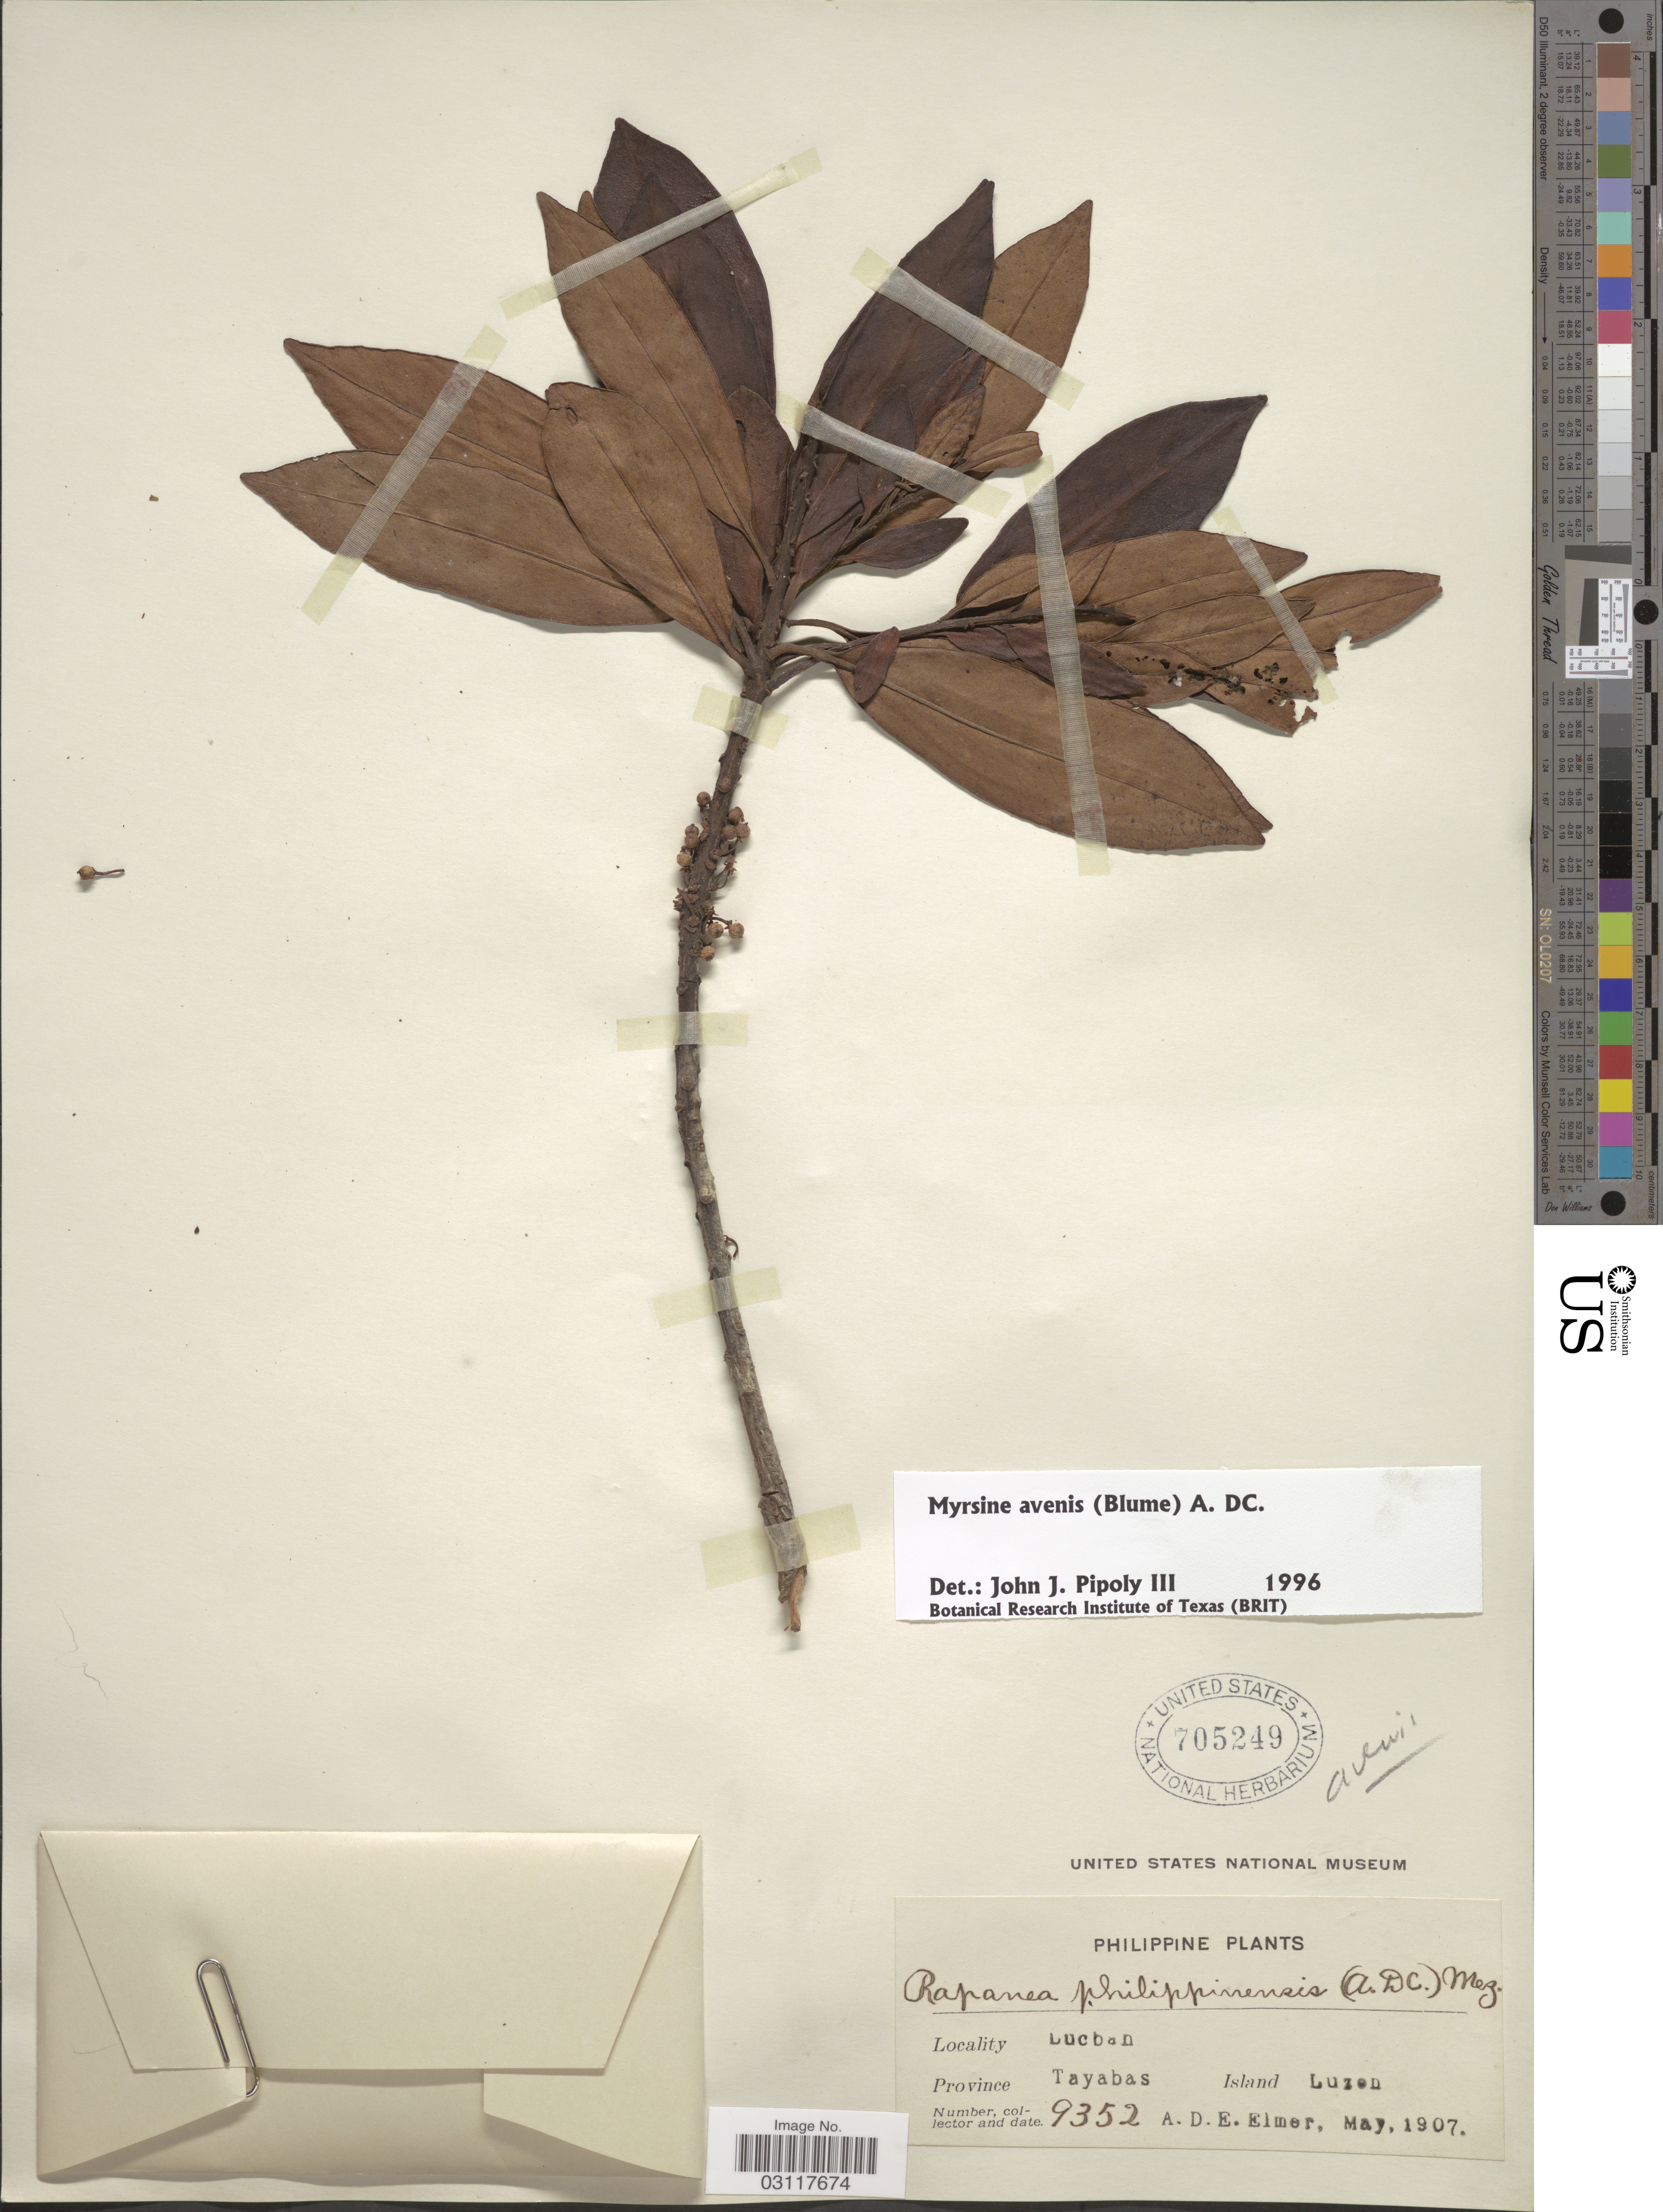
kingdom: Plantae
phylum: Tracheophyta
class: Magnoliopsida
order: Ericales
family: Primulaceae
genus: Myrsine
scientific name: Myrsine avenis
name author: A. DC.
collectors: A. D. E. Elmer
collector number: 9352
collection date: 1907-05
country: Philippines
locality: Lucban, Province Tayabas, Island Luzon.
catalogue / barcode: US 705249